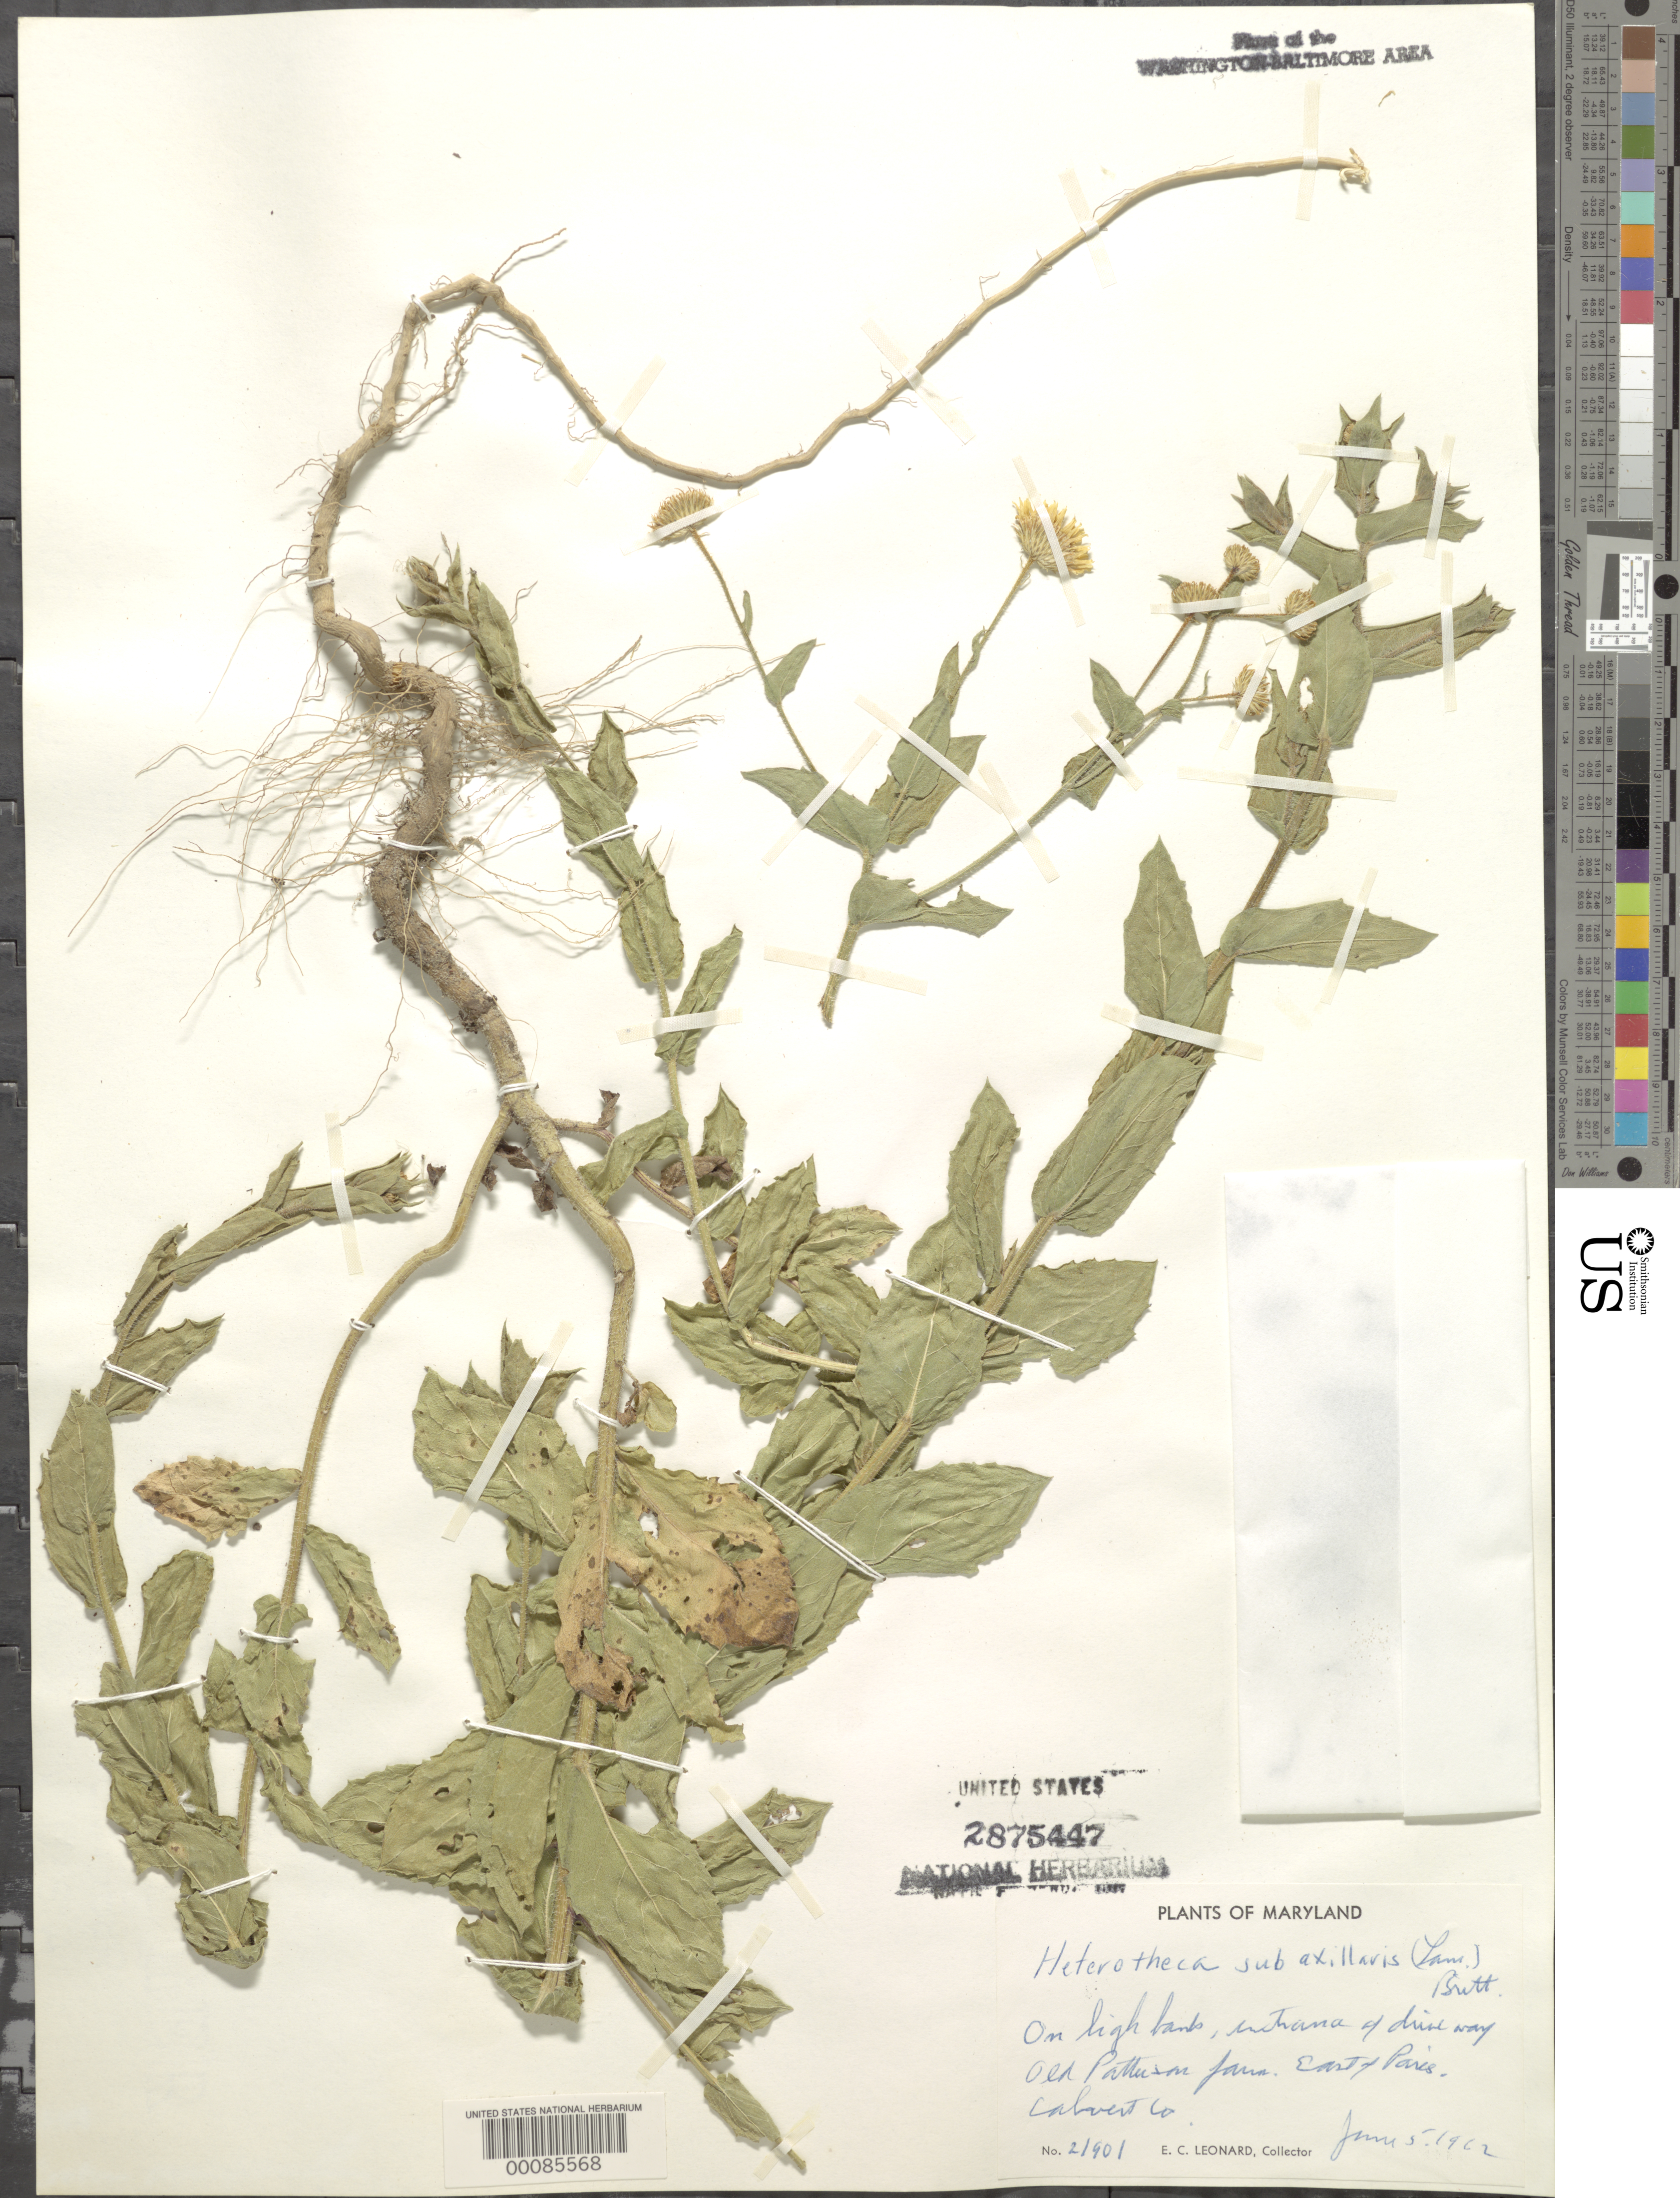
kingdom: Plantae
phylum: Tracheophyta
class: Magnoliopsida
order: Asterales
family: Asteraceae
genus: Heterotheca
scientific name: Heterotheca subaxillaris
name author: (Lam.) Britton & Rusby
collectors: E. C. Leonard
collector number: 21901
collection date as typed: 05 Jun 1962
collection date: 1962-06-05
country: United States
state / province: Maryland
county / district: Calvert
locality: Old Patterson Farm, east of Paris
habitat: High bank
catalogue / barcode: US 2875447